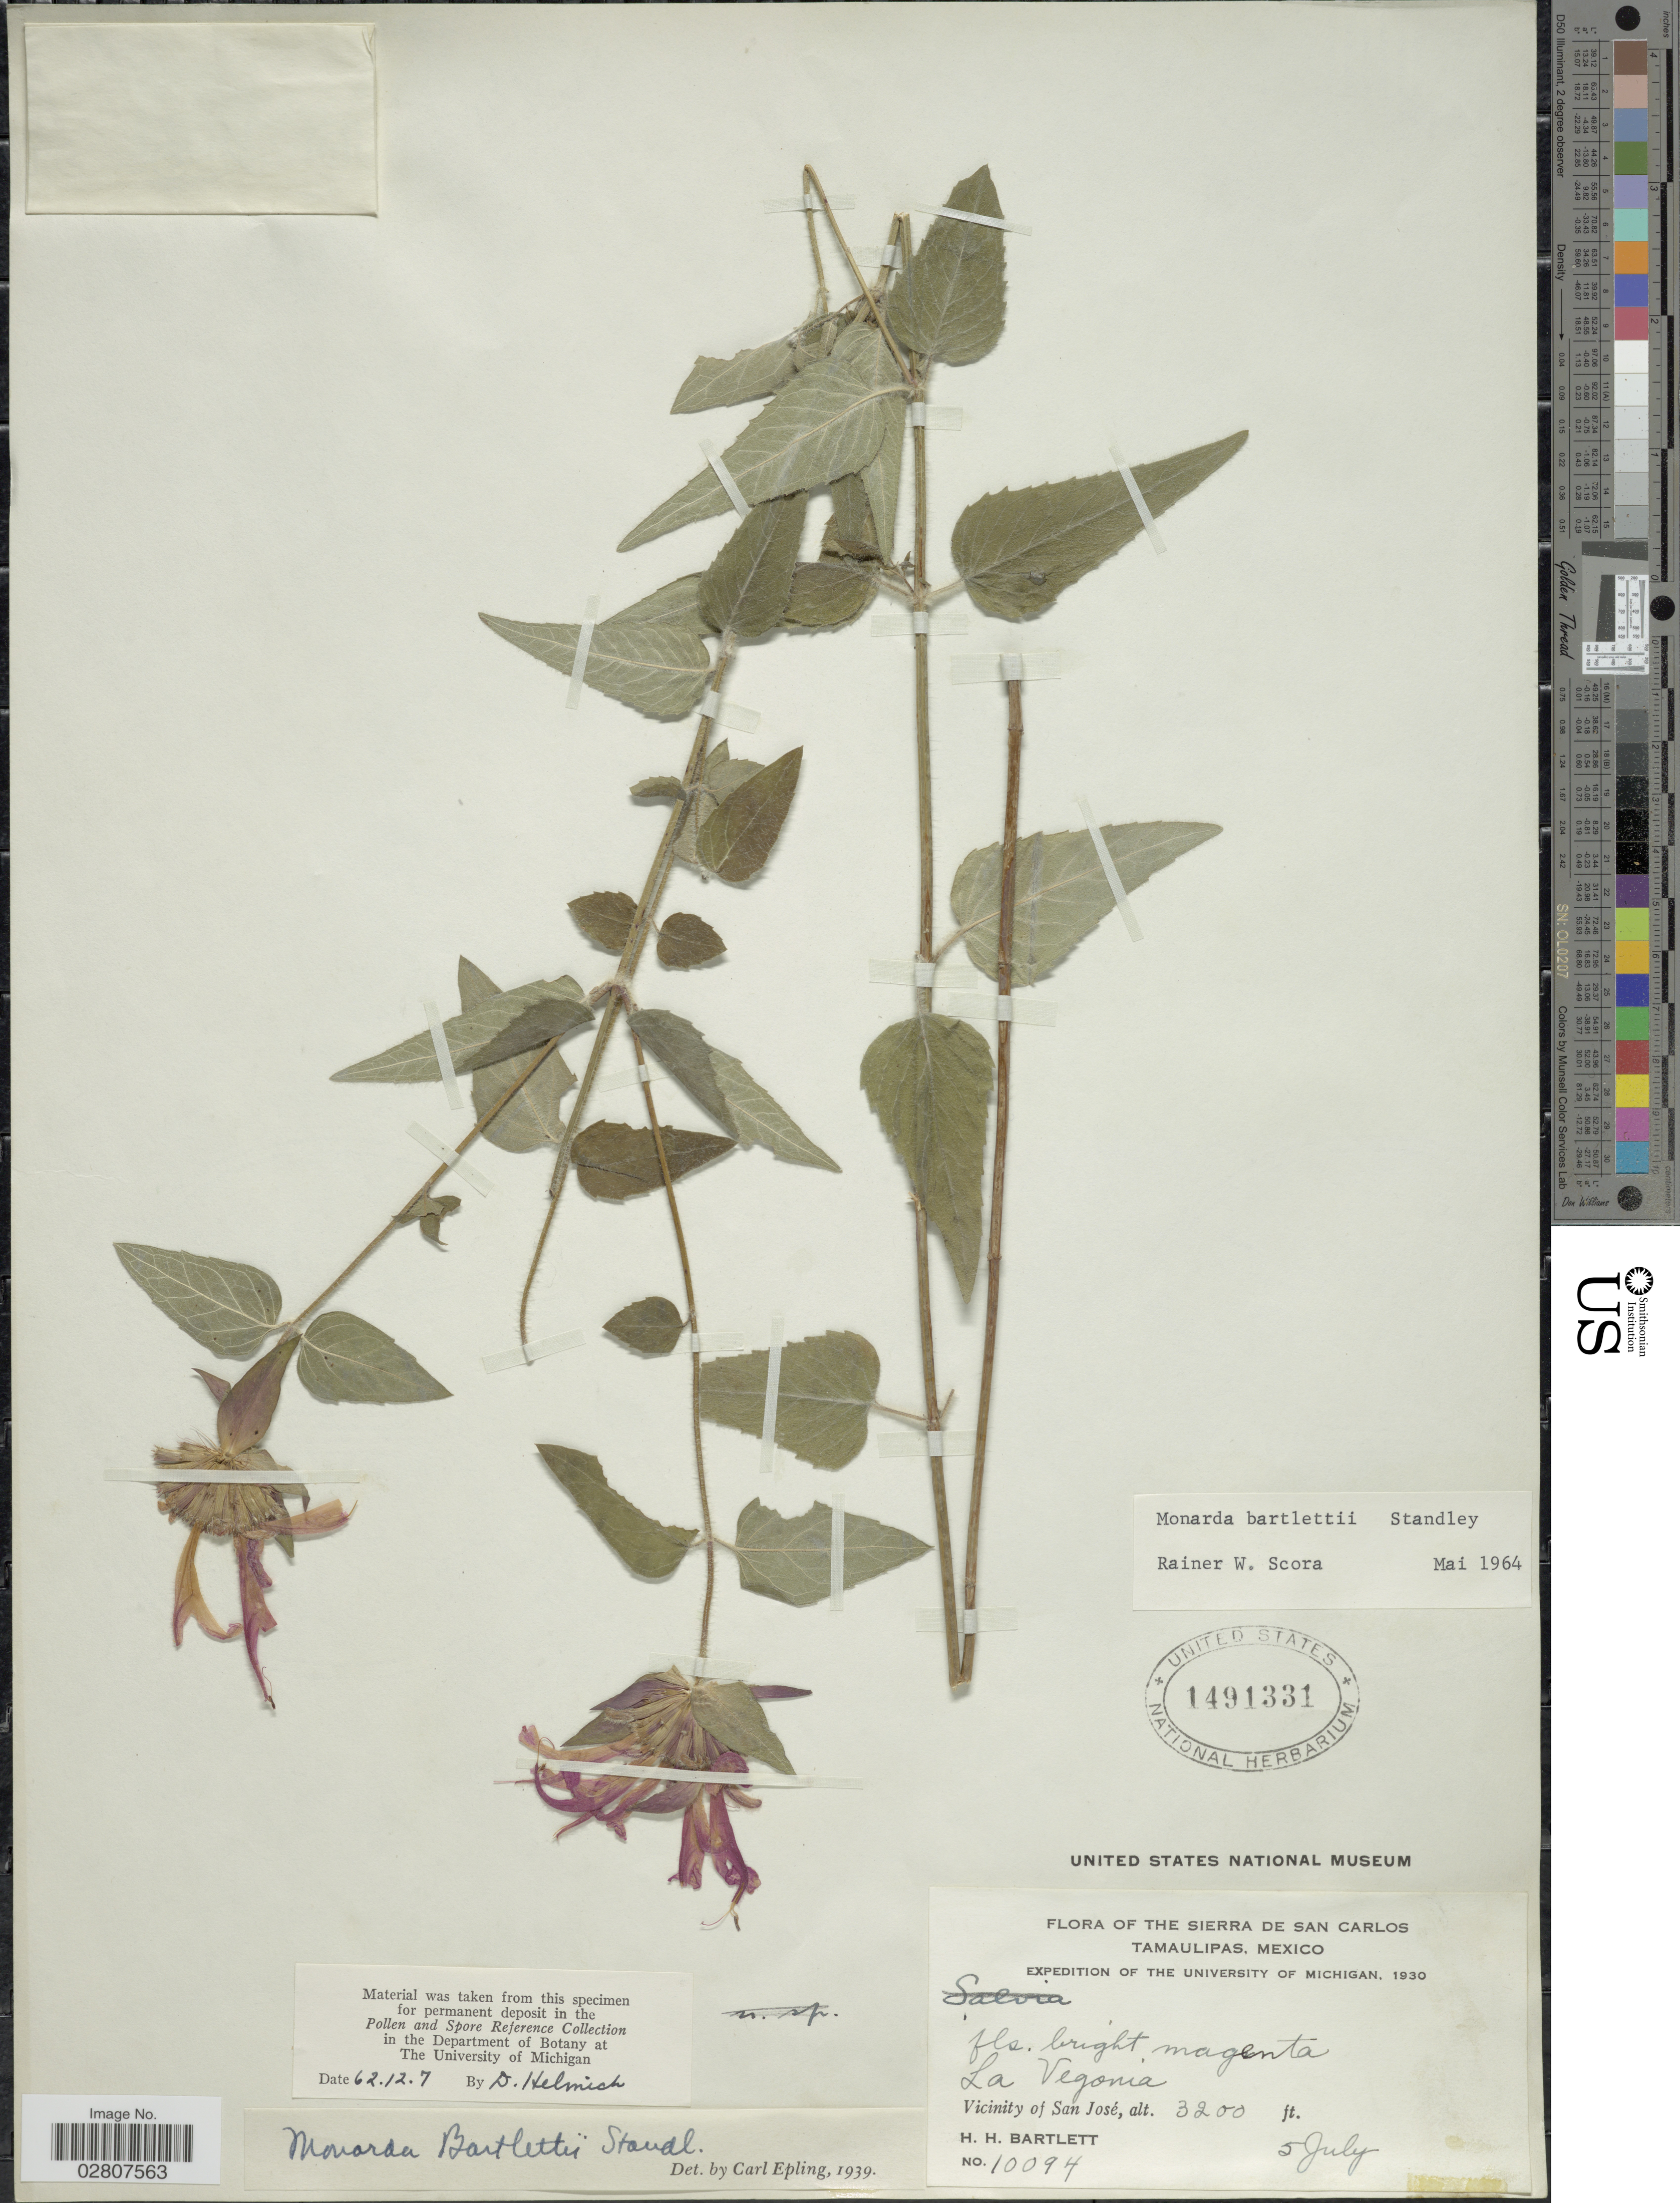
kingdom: Plantae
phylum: Tracheophyta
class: Magnoliopsida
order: Lamiales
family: Lamiaceae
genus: Monarda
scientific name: Monarda bartlettii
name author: Standl.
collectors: H. H. Bartlett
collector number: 10094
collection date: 1930-07-05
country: Mexico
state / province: Tamaulipas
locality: Sierra de San Carlos. La Vegonia. Vicinity of San José.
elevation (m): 975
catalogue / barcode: US 1491331